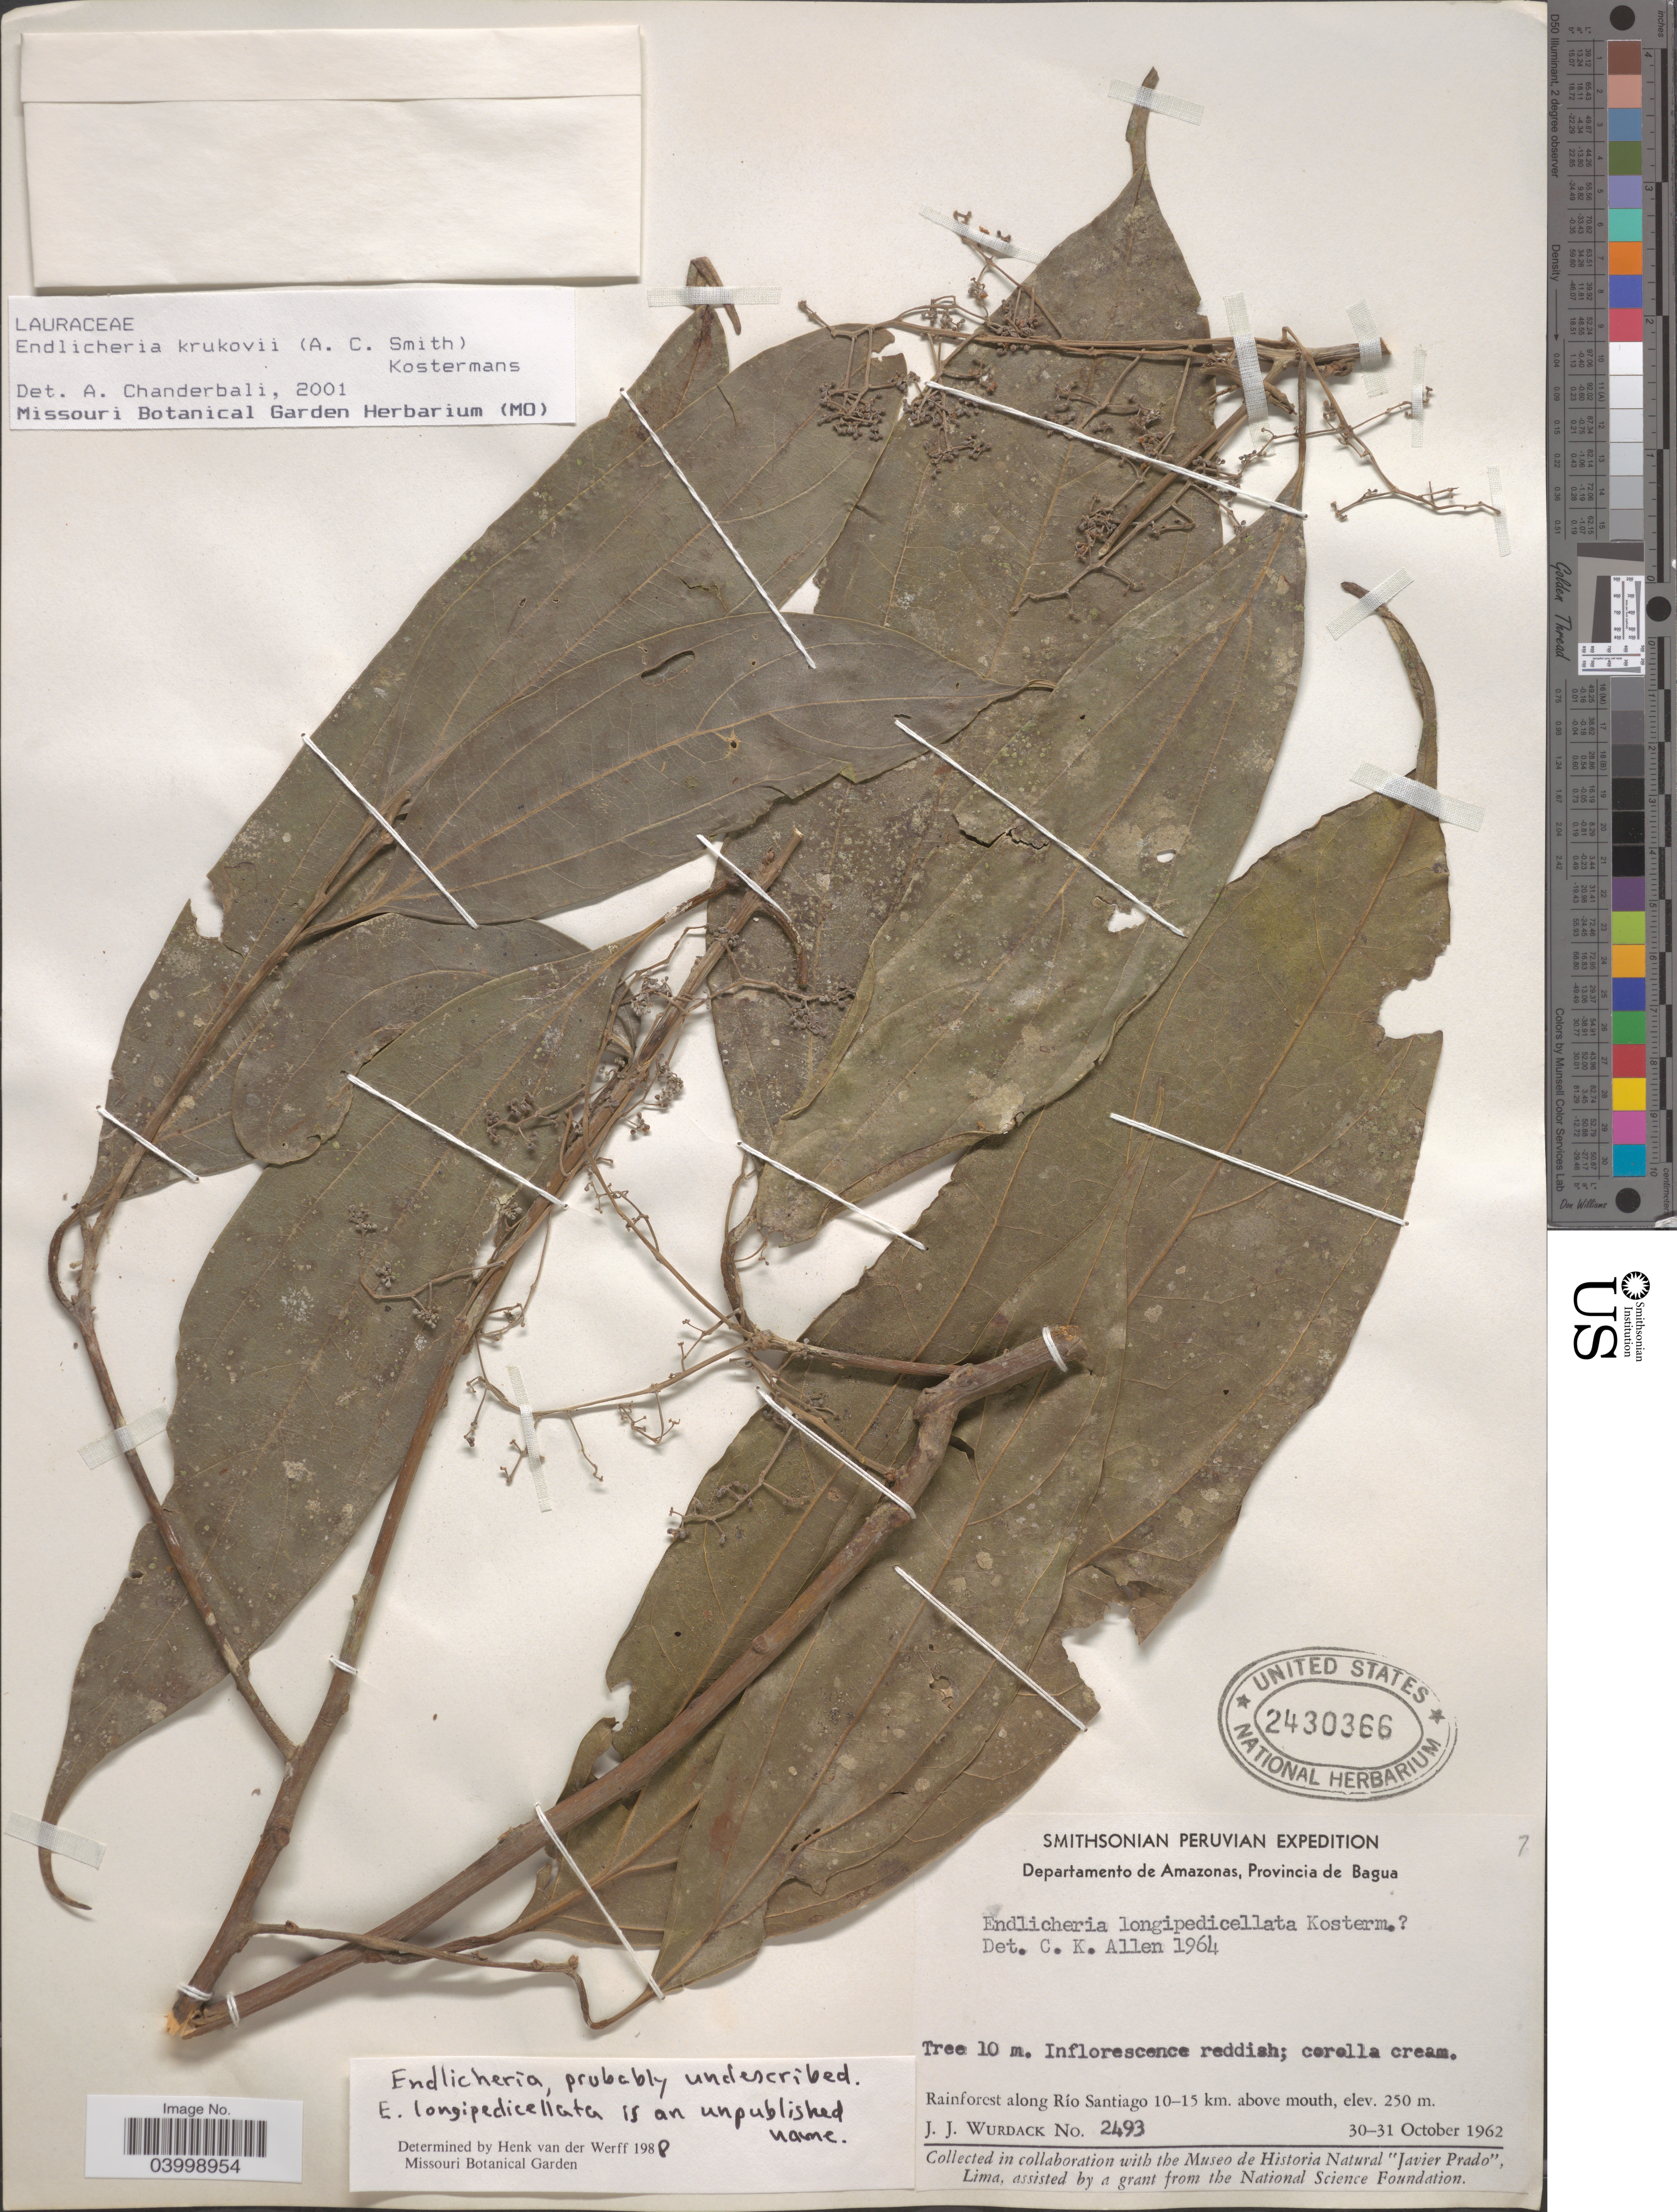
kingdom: Plantae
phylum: Tracheophyta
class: Magnoliopsida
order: Laurales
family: Lauraceae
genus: Endlicheria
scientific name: Endlicheria krukovii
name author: (A.C. Sm.) Kosterm.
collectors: J. J. Wurdack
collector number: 2493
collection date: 1962-10-30/1962-10-31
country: Peru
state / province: Amazonas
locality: Departamento de Amazonas, Provincia de Bagua. Along Río Santiago 10-15 km. above mouth.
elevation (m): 250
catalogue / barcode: US 2430366